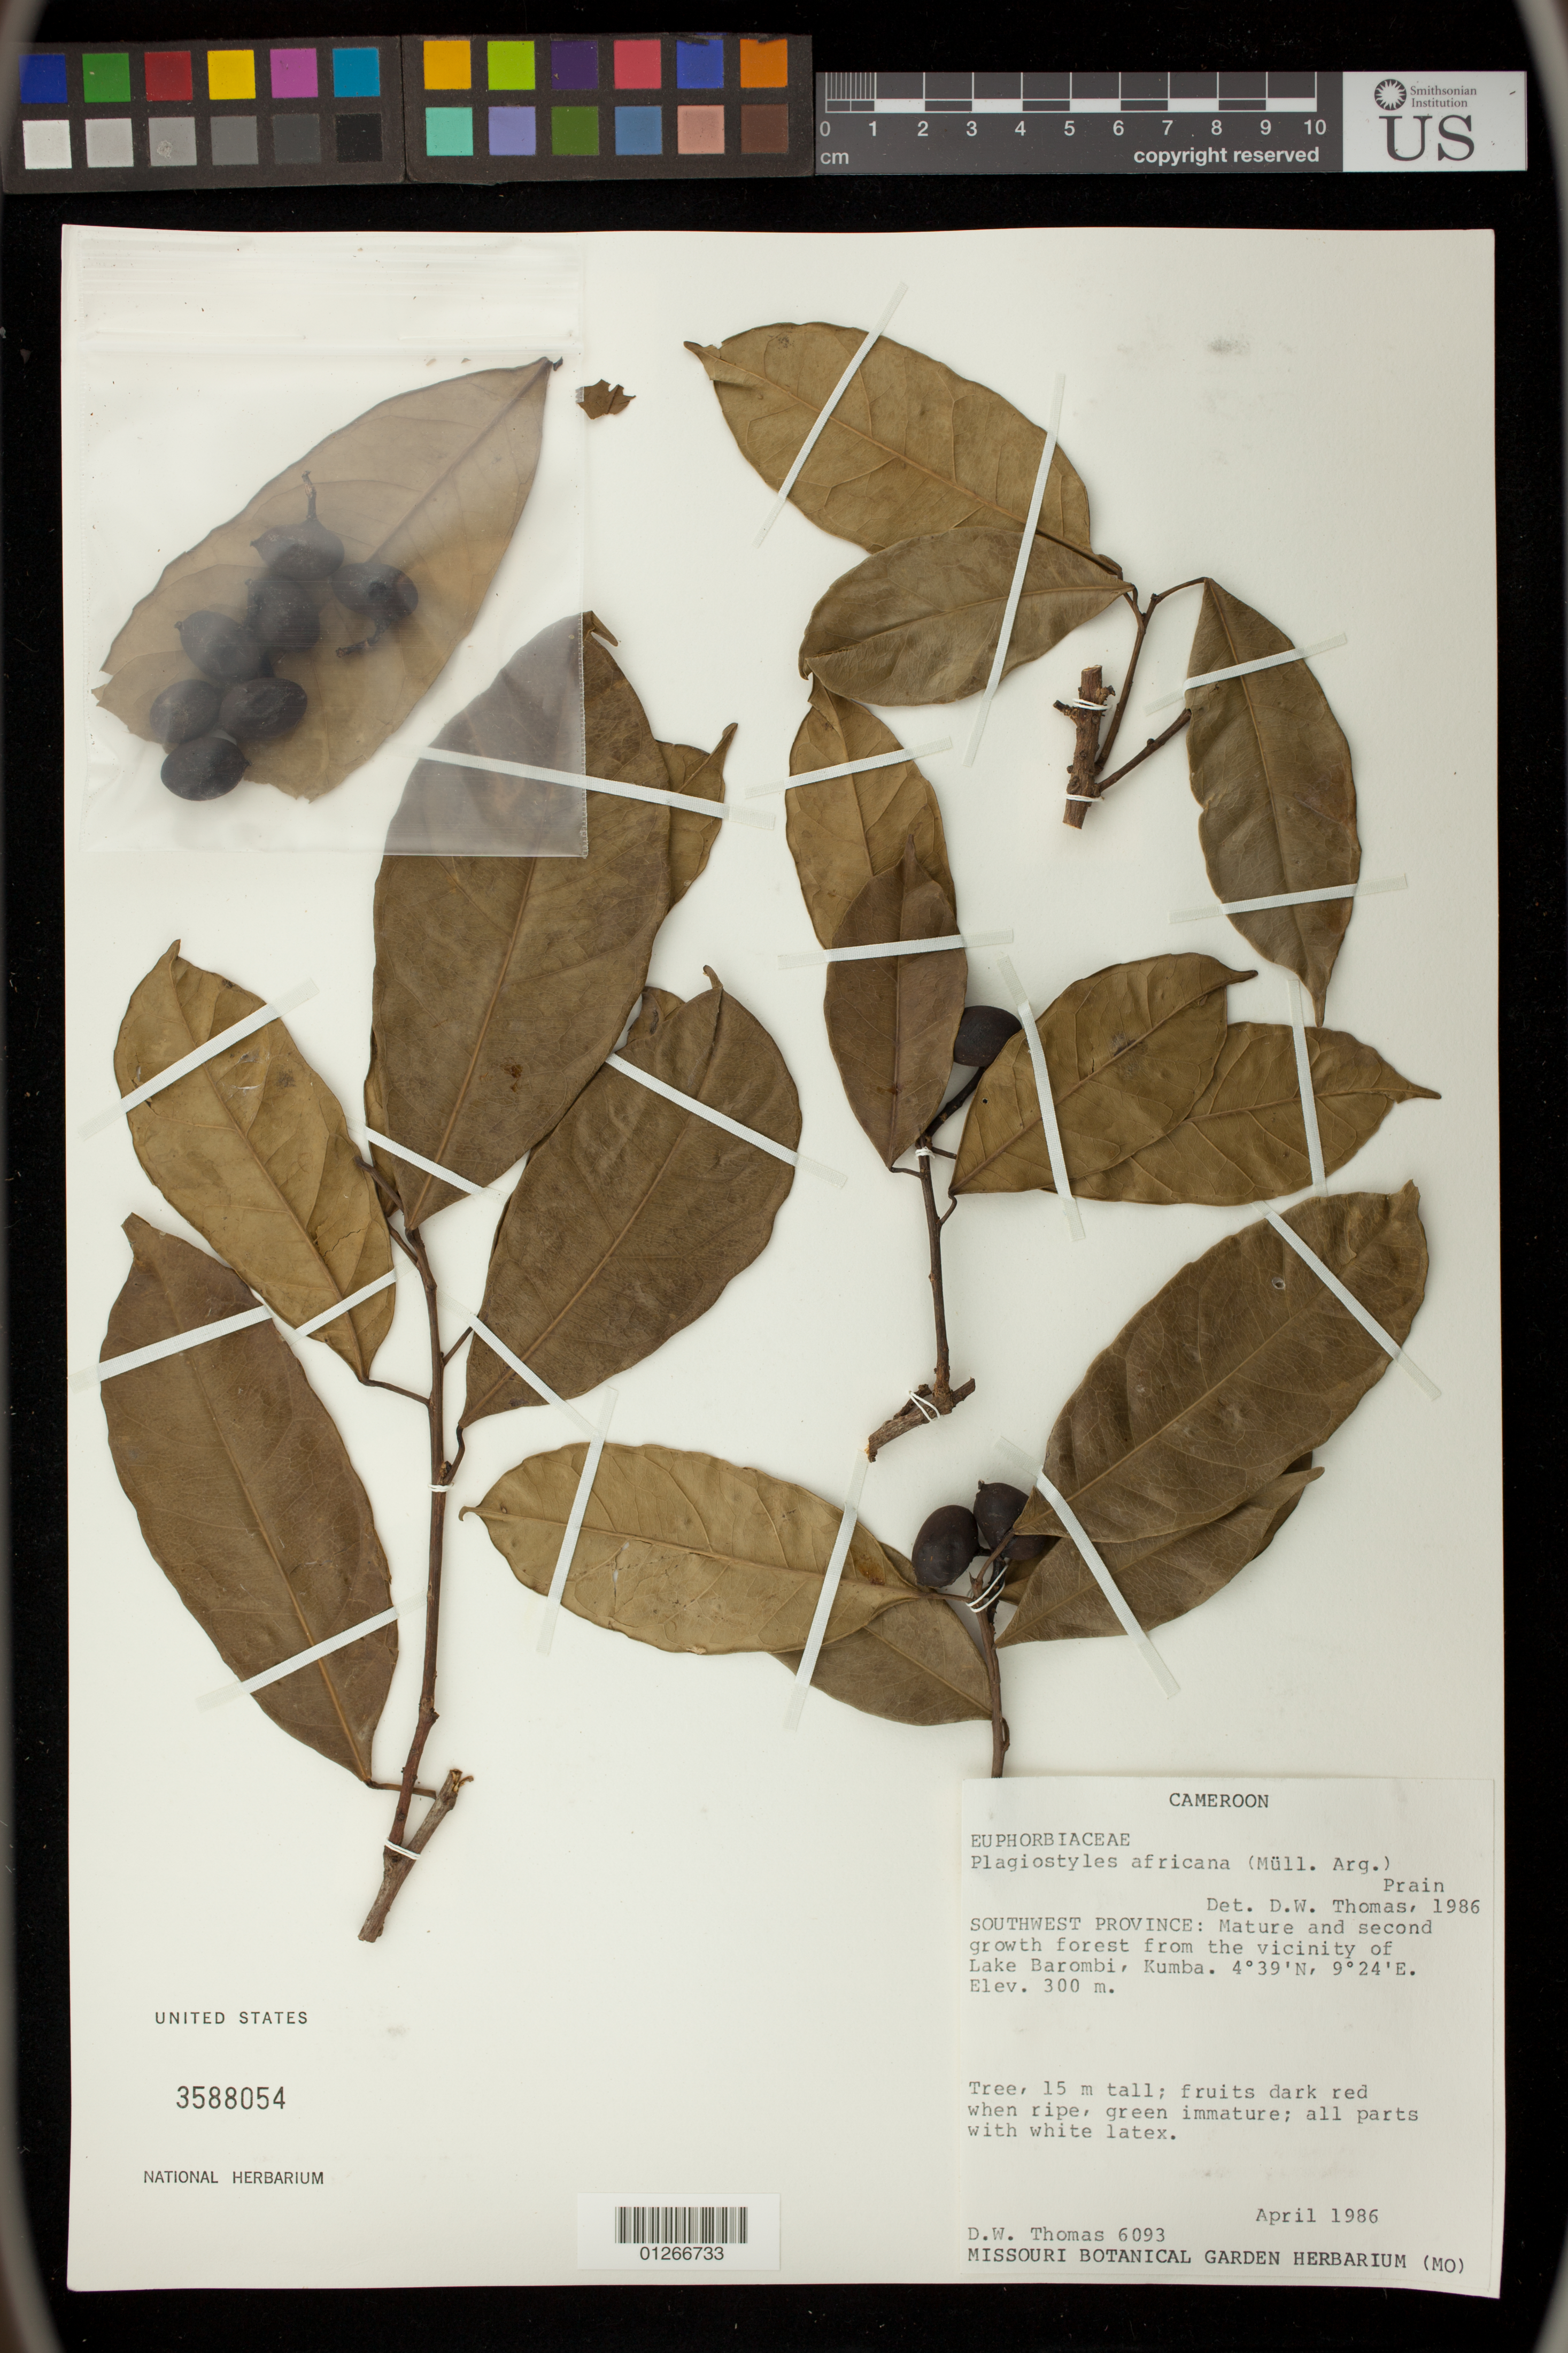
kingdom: Plantae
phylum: Tracheophyta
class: Magnoliopsida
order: Malpighiales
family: Euphorbiaceae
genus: Plagiostyles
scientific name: Plagiostyles africana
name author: (Müll. Arg.) Prain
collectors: D. W. Thomas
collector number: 6093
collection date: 1986-04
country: Cameroon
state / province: Sud-Ouest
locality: vicinity of Lake Barombi, Kumba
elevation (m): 300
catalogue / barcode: US 3588054